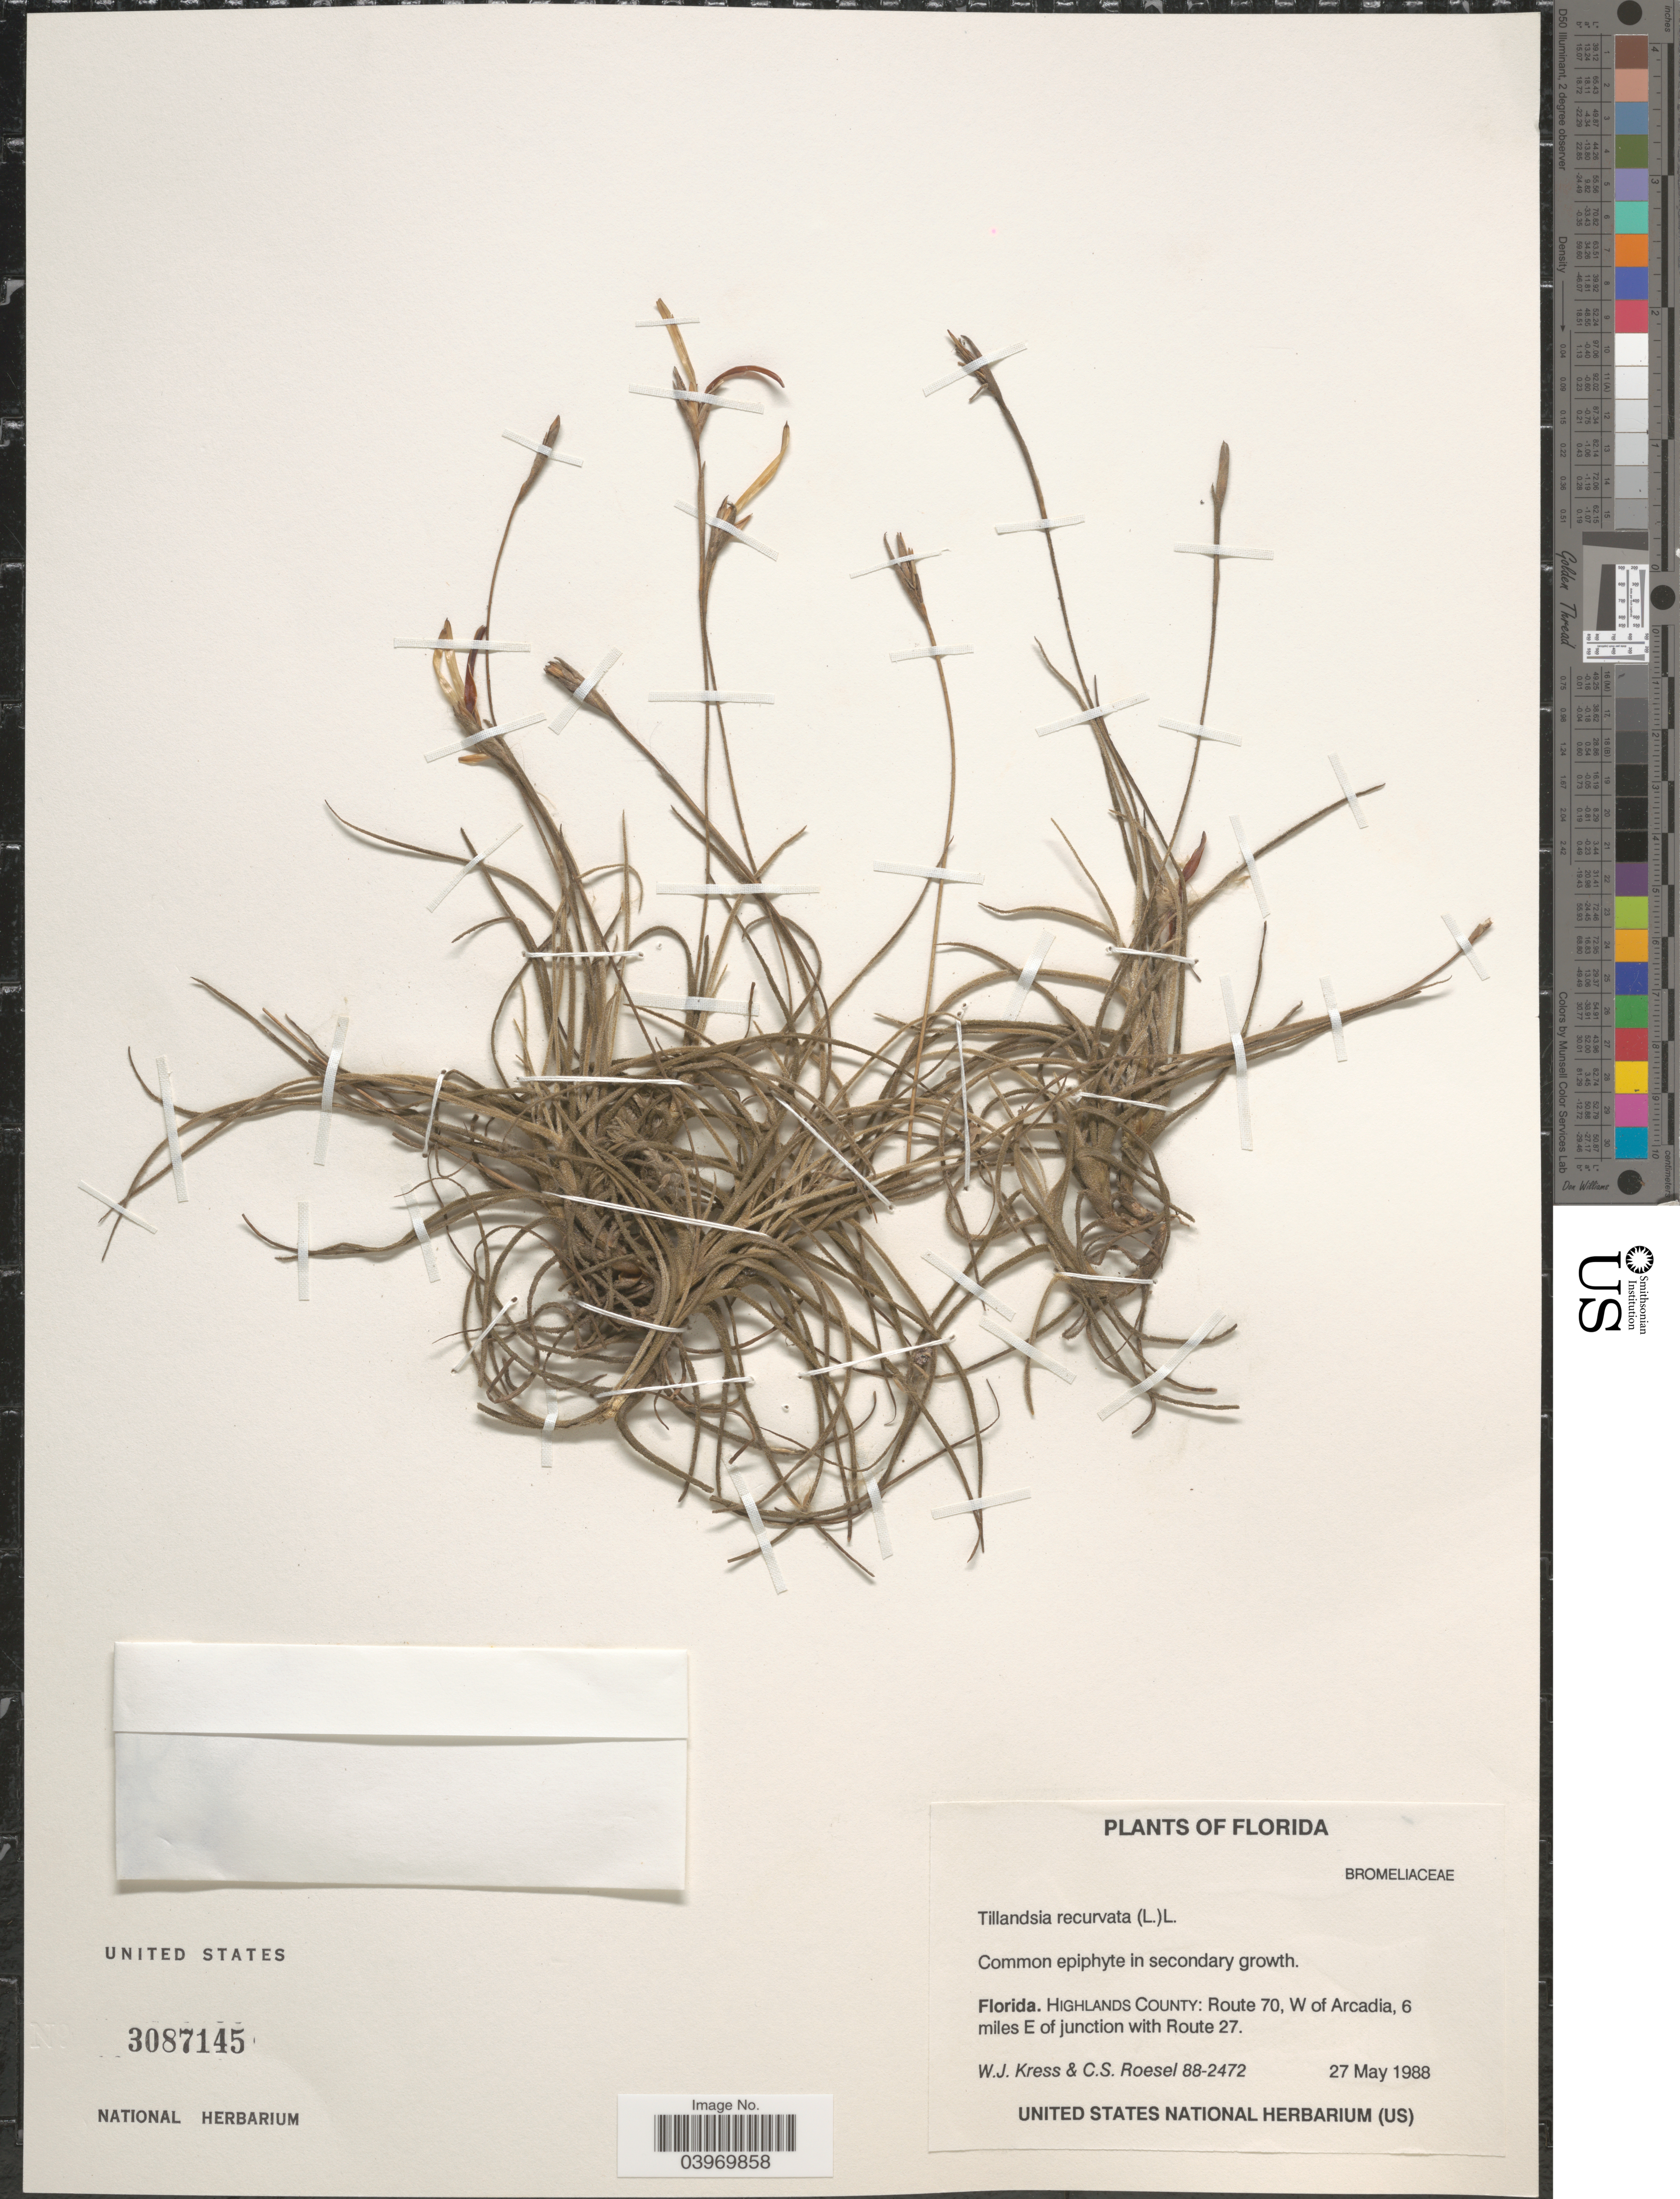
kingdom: Plantae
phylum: Tracheophyta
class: Liliopsida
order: Poales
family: Bromeliaceae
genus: Tillandsia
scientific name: Tillandsia recurvata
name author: L.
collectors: W. J. Kress & C. S. Roesel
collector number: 88-2472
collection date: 1988-05-27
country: United States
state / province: Florida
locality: Highlands County: Route 70, W of Arcadia, 6 miles E of junction with Route 27.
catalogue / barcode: US 3087145